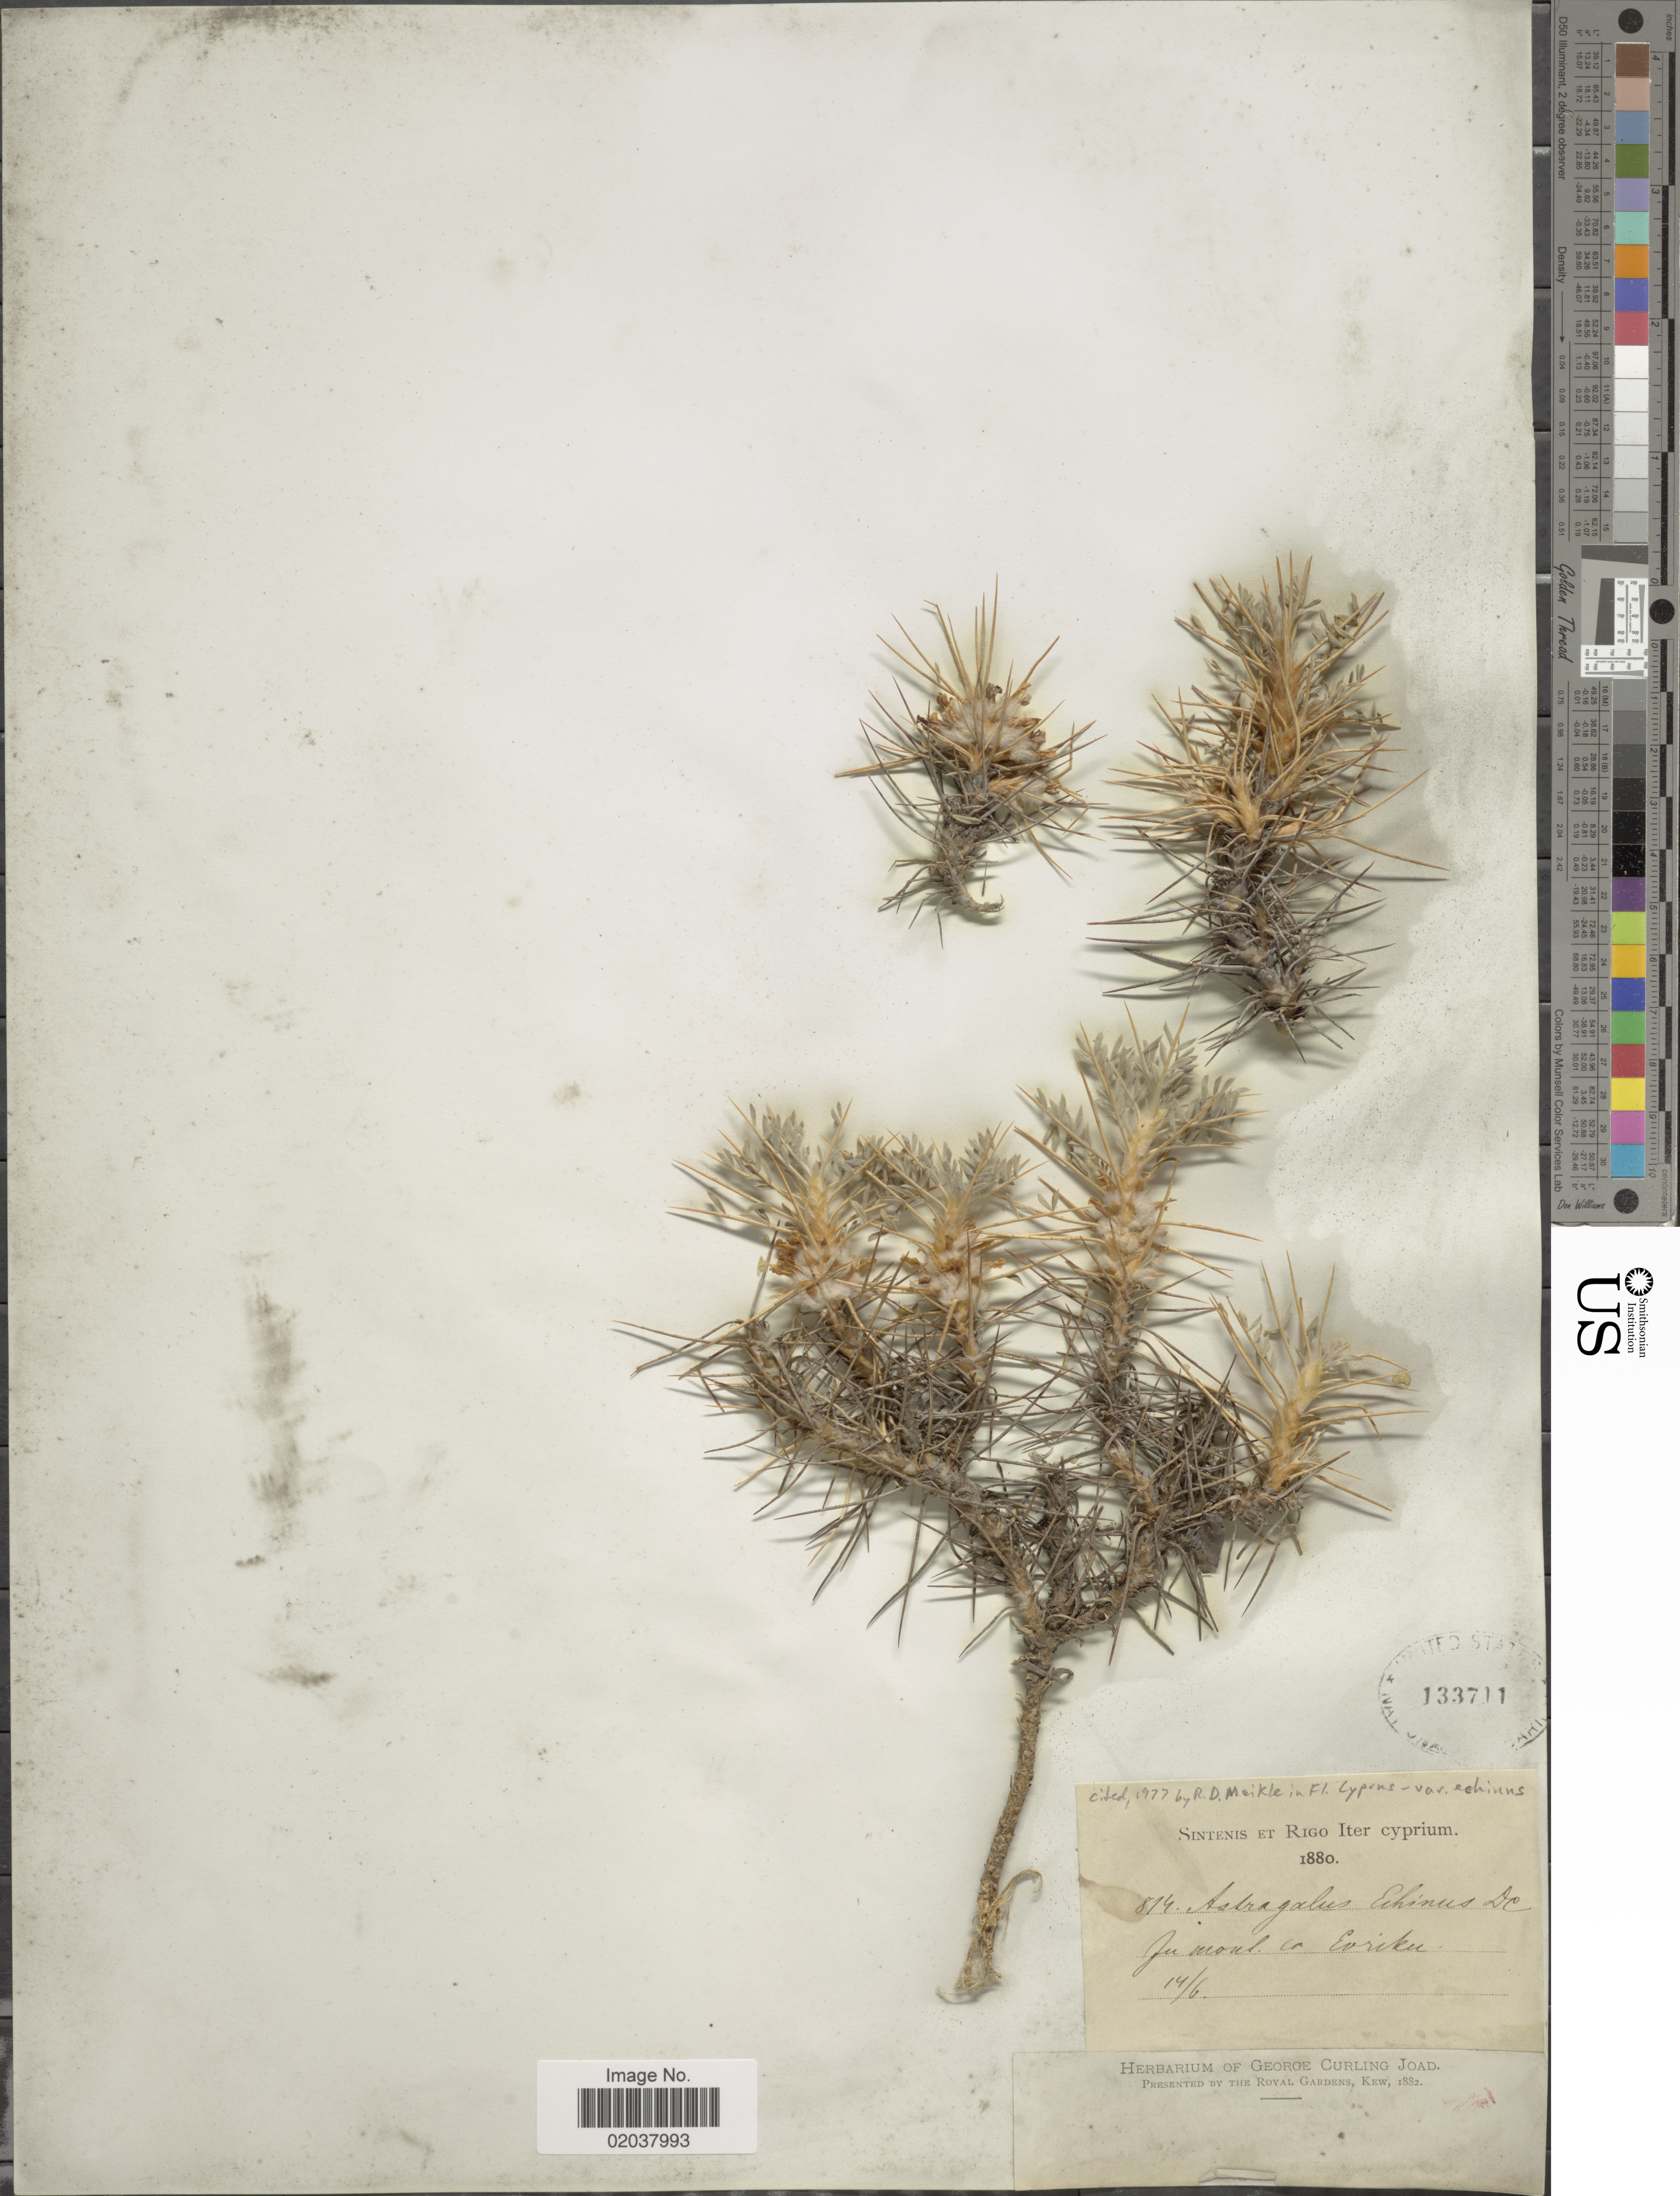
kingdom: Plantae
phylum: Tracheophyta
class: Magnoliopsida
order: Fabales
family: Fabaceae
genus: Astragalus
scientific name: Astragalus echinus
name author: DC.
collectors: -. Sintenis & -- Rigo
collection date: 1880-06-14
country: Cyprus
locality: Iter Cyprium. In mont. ca Evriku. [interpreted]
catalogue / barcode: US 133711